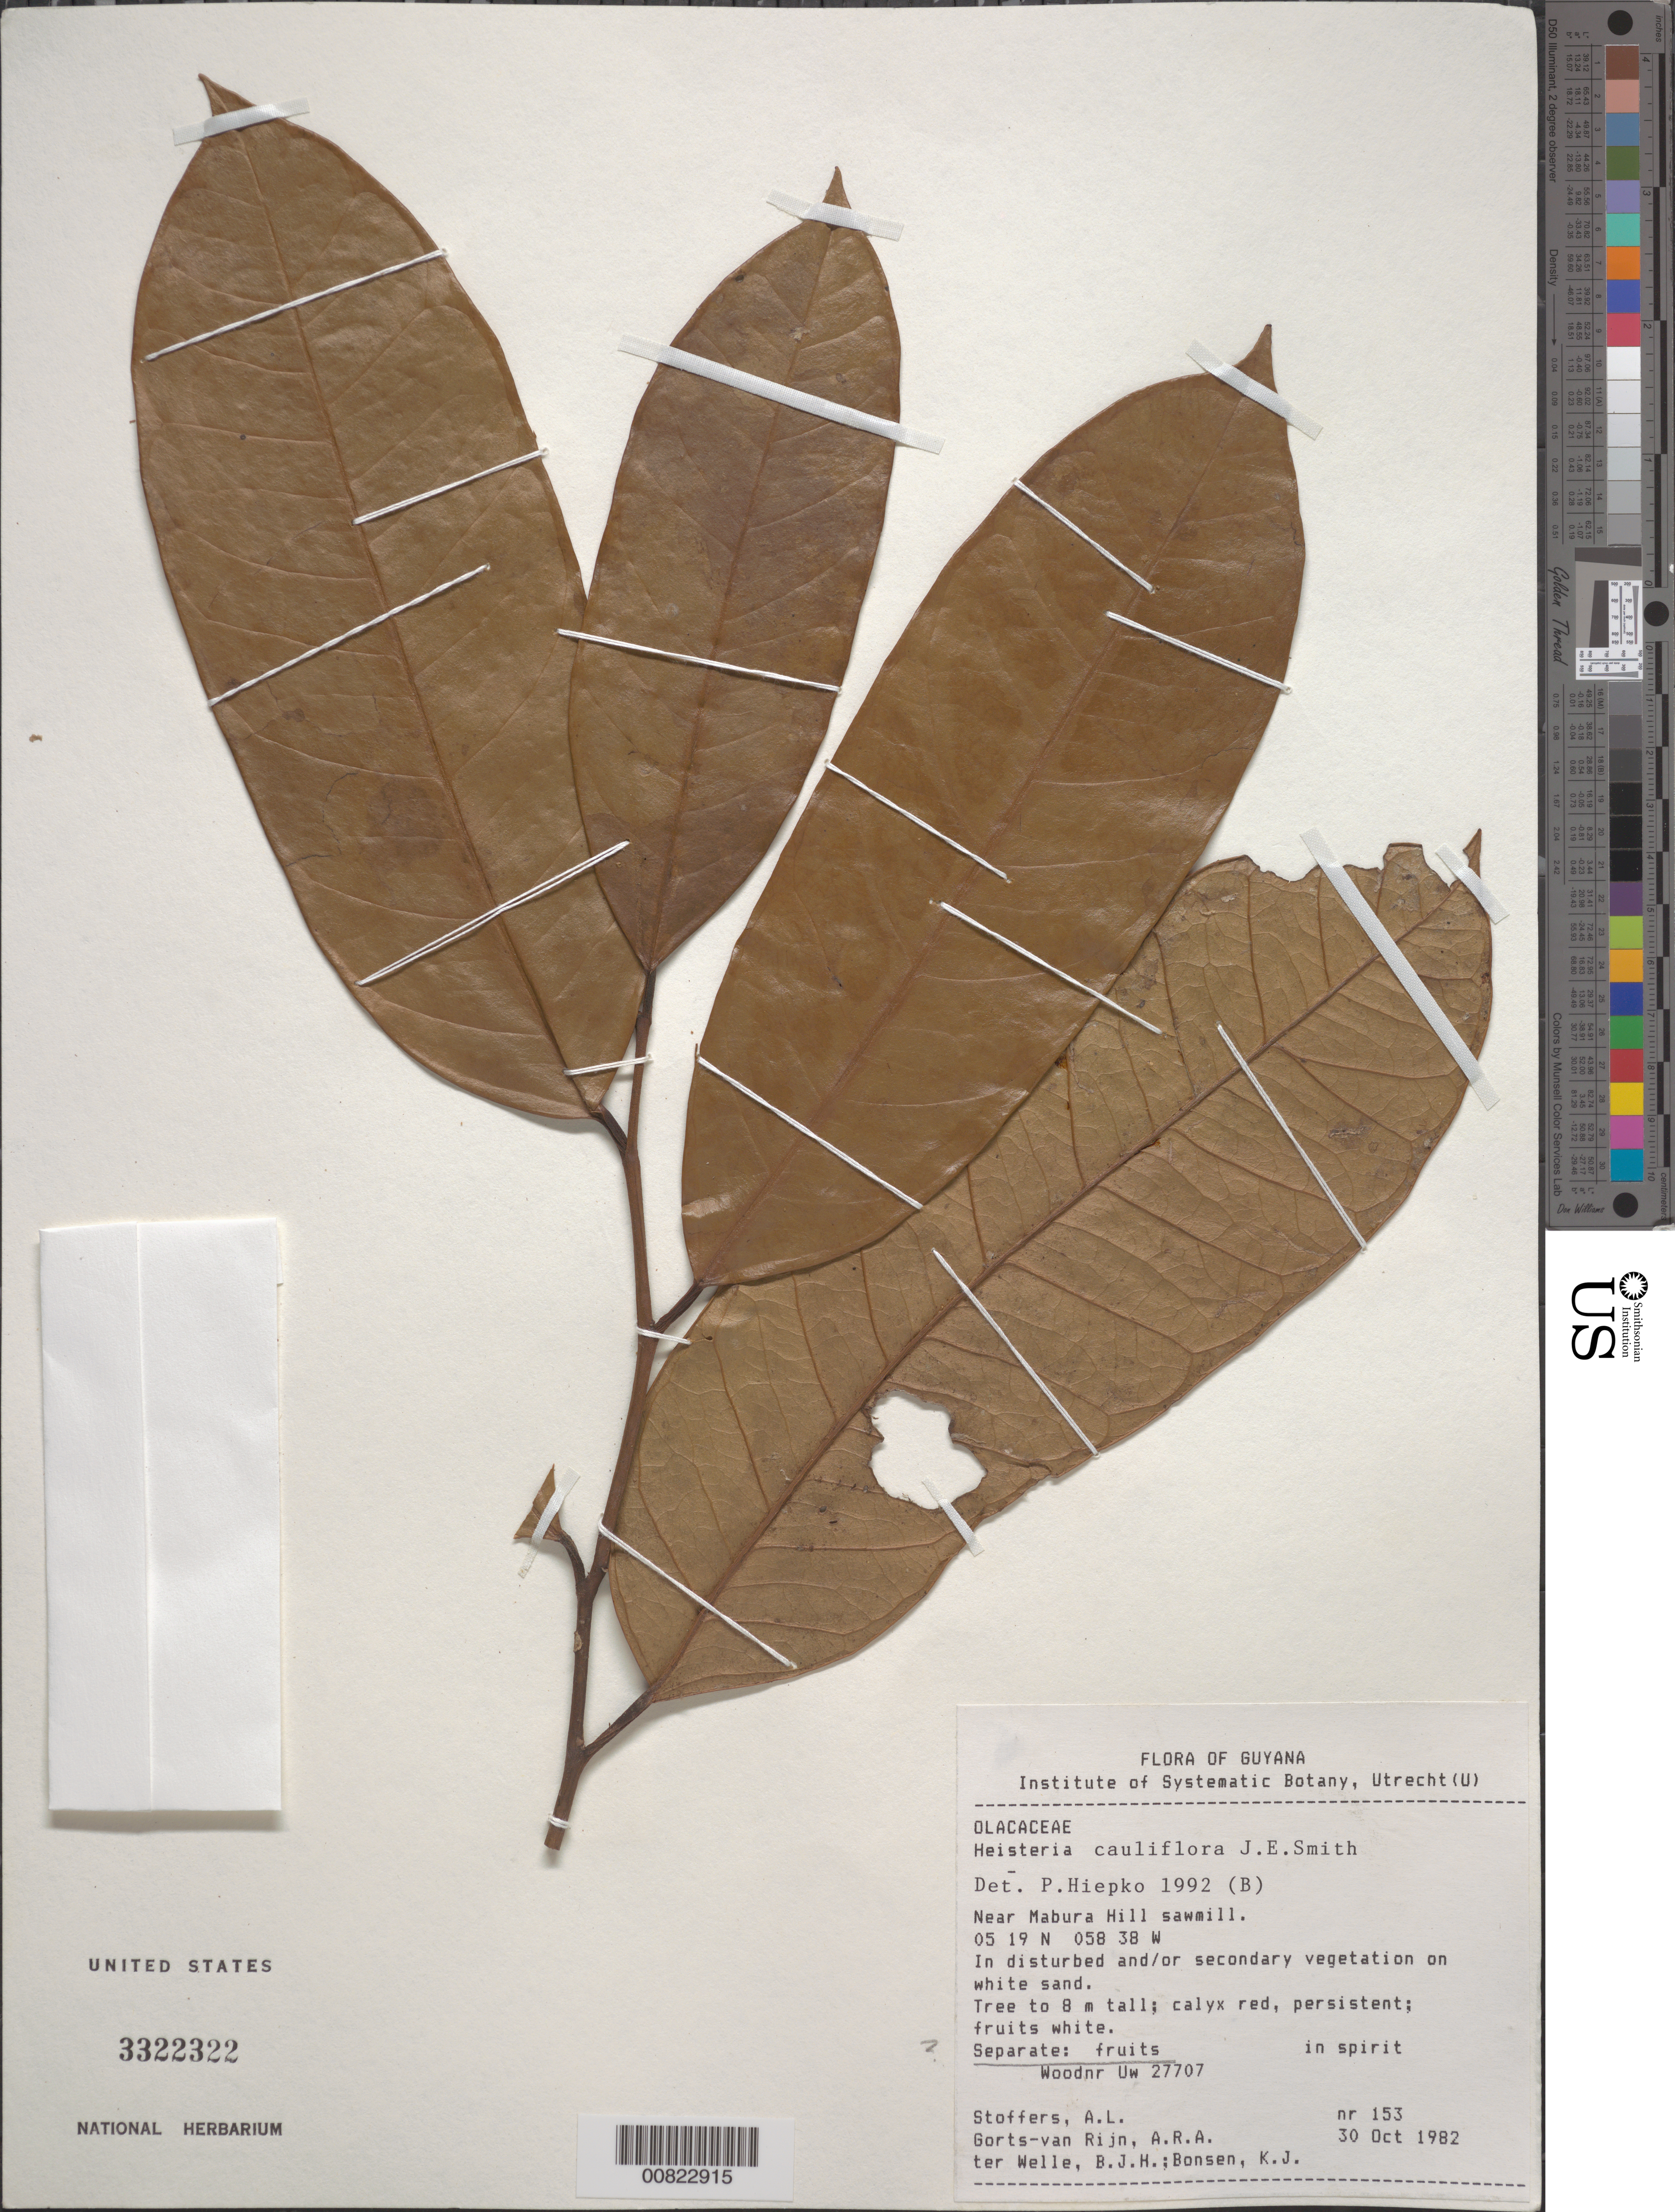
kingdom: Plantae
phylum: Tracheophyta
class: Magnoliopsida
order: Santalales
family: Erythropalaceae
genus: Heisteria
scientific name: Heisteria cauliflora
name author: Sm.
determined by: Heipko, P.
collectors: A. Stoffers, A. .R. A. Görts-van Rijn, B. Welle & K. Bonsen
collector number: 153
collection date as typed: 30-Oct-82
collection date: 1982-10-30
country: Guyana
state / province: U. Demerara-Berbice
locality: Mabura Hill, near sawmill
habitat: Along logging road (under construction), on white sand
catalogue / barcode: US 3322322